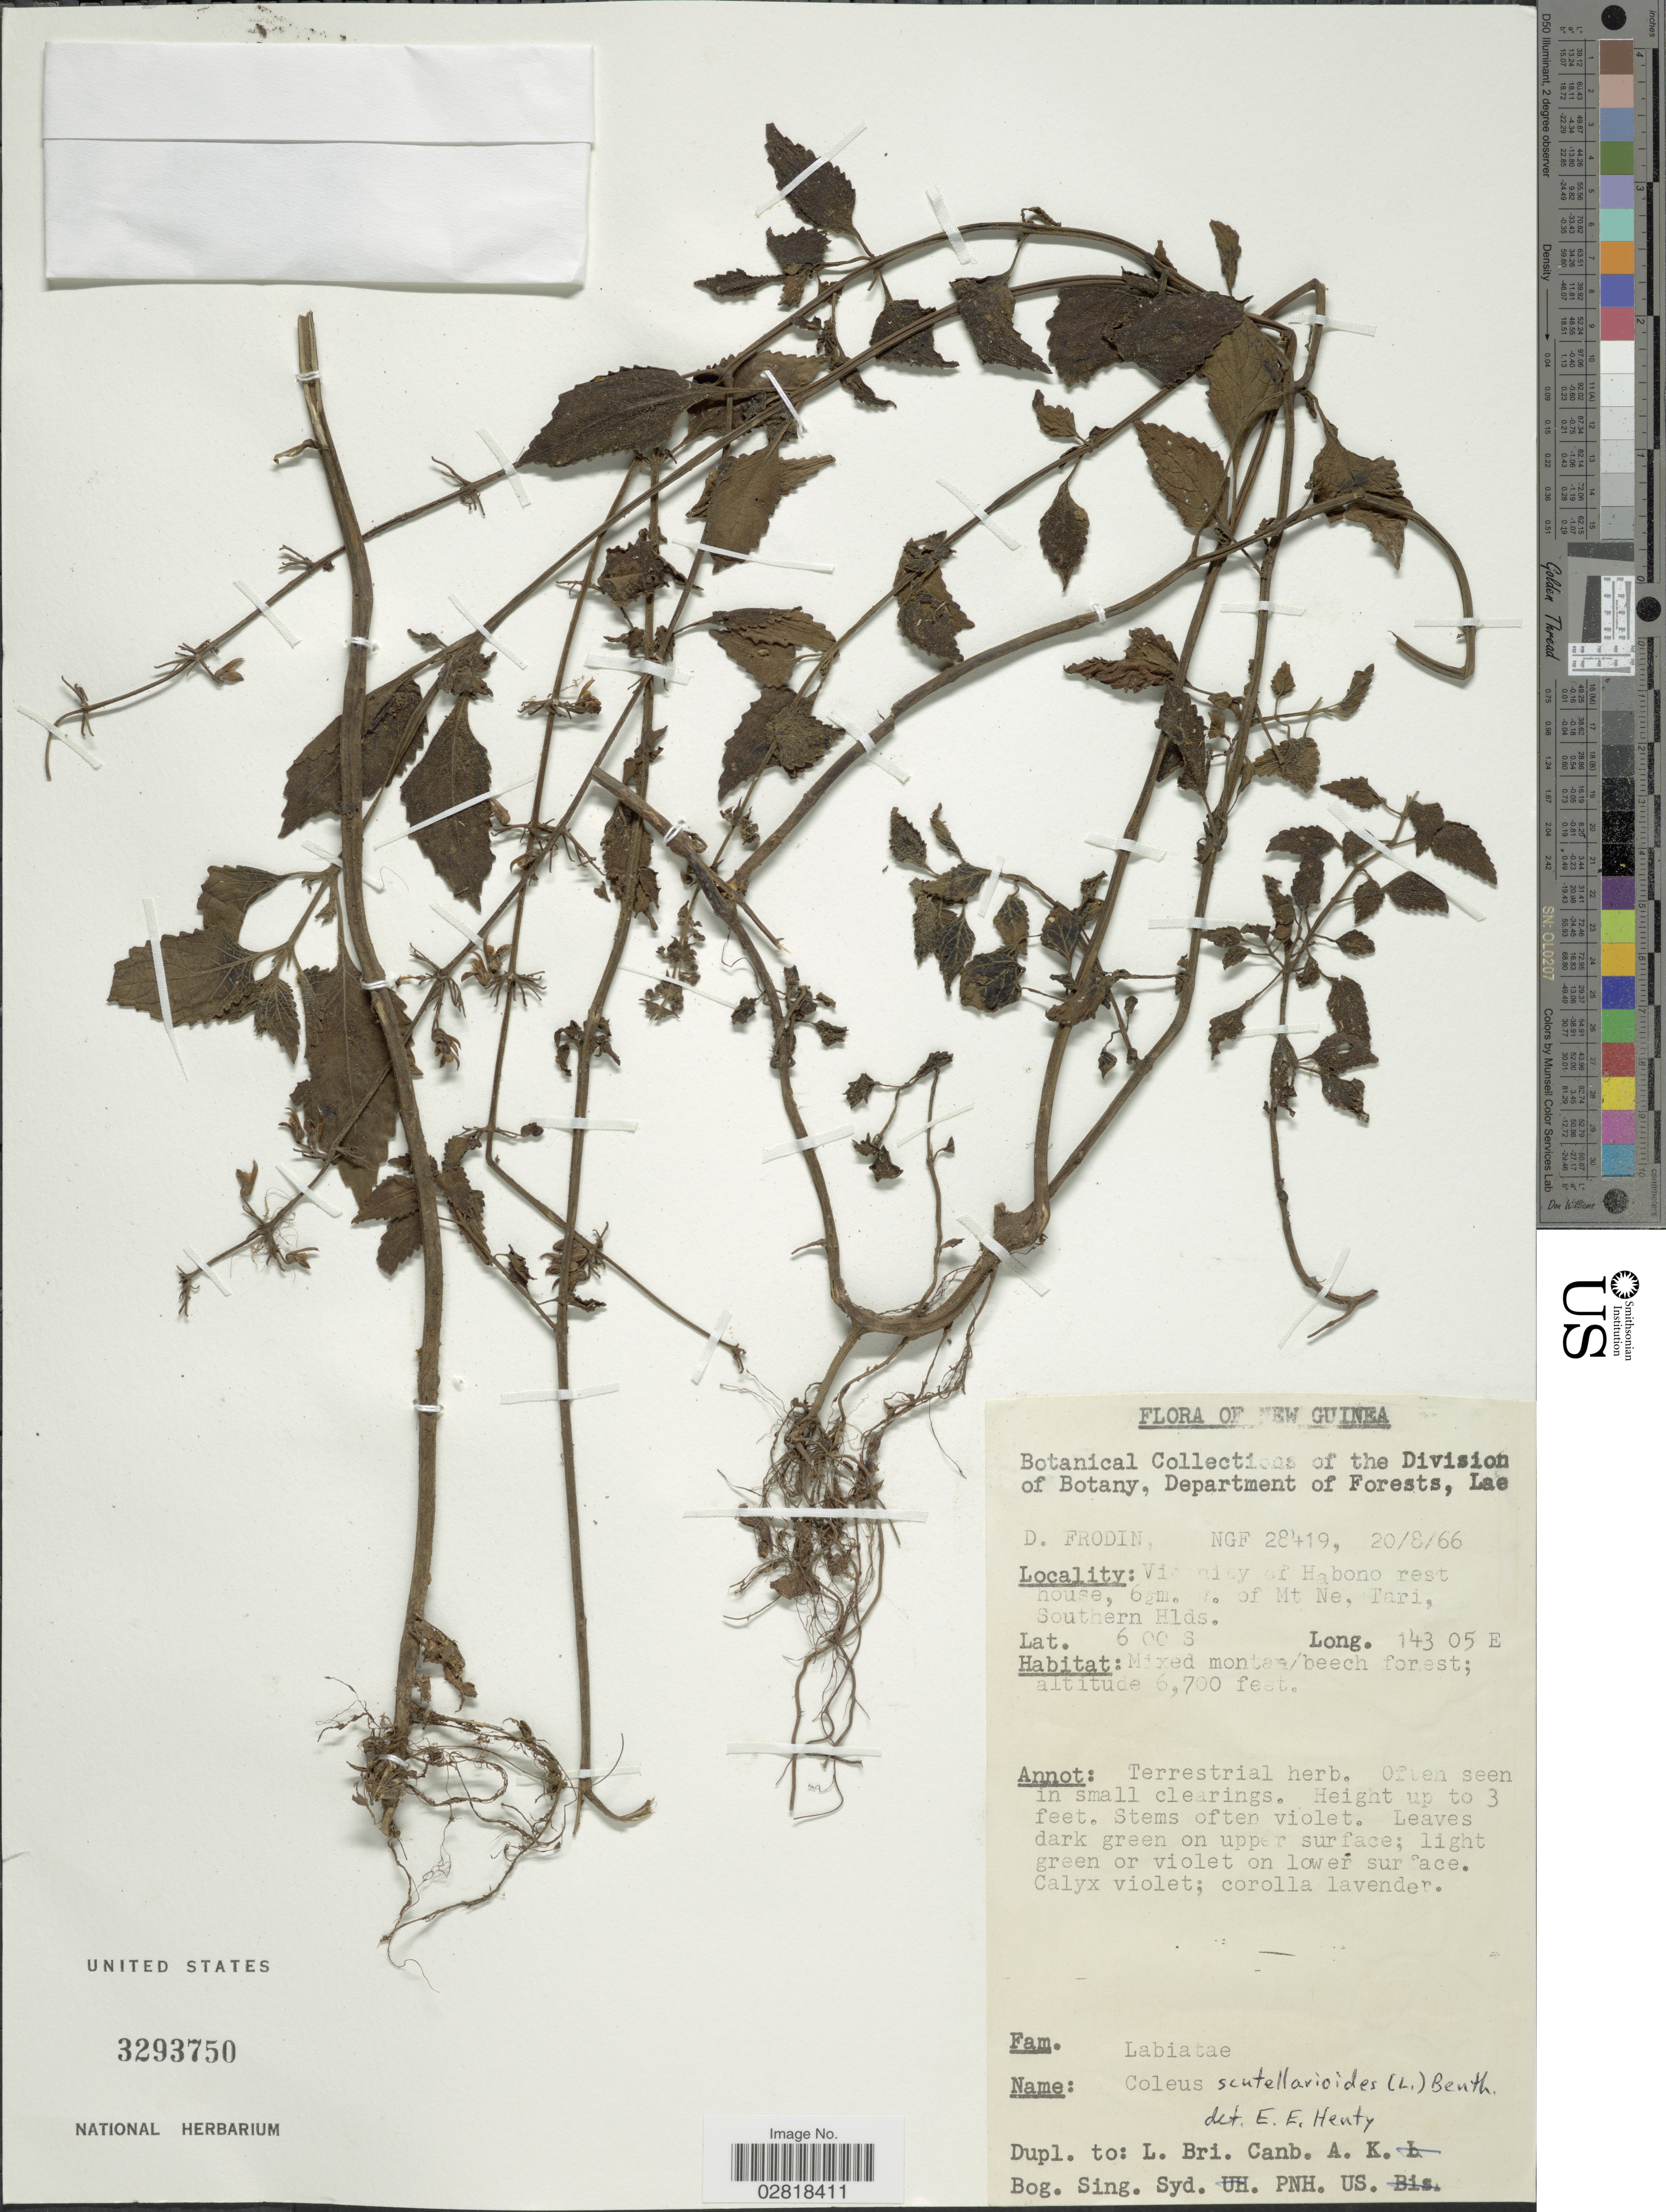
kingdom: Plantae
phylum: Tracheophyta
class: Magnoliopsida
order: Lamiales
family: Lamiaceae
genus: Coleus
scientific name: Coleus scutellarioides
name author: (L.) Benth.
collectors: D. G. Frodin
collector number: NGF28419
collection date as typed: Transcribed d/m/y: 20/8/66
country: Papua New Guinea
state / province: Southern Highlands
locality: New Guinea. Vicinity of Habono rest house, 6½ m. [illegible text] of Mt Ne, Tari, Southern Hlds.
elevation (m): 2042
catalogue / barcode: US 3293750